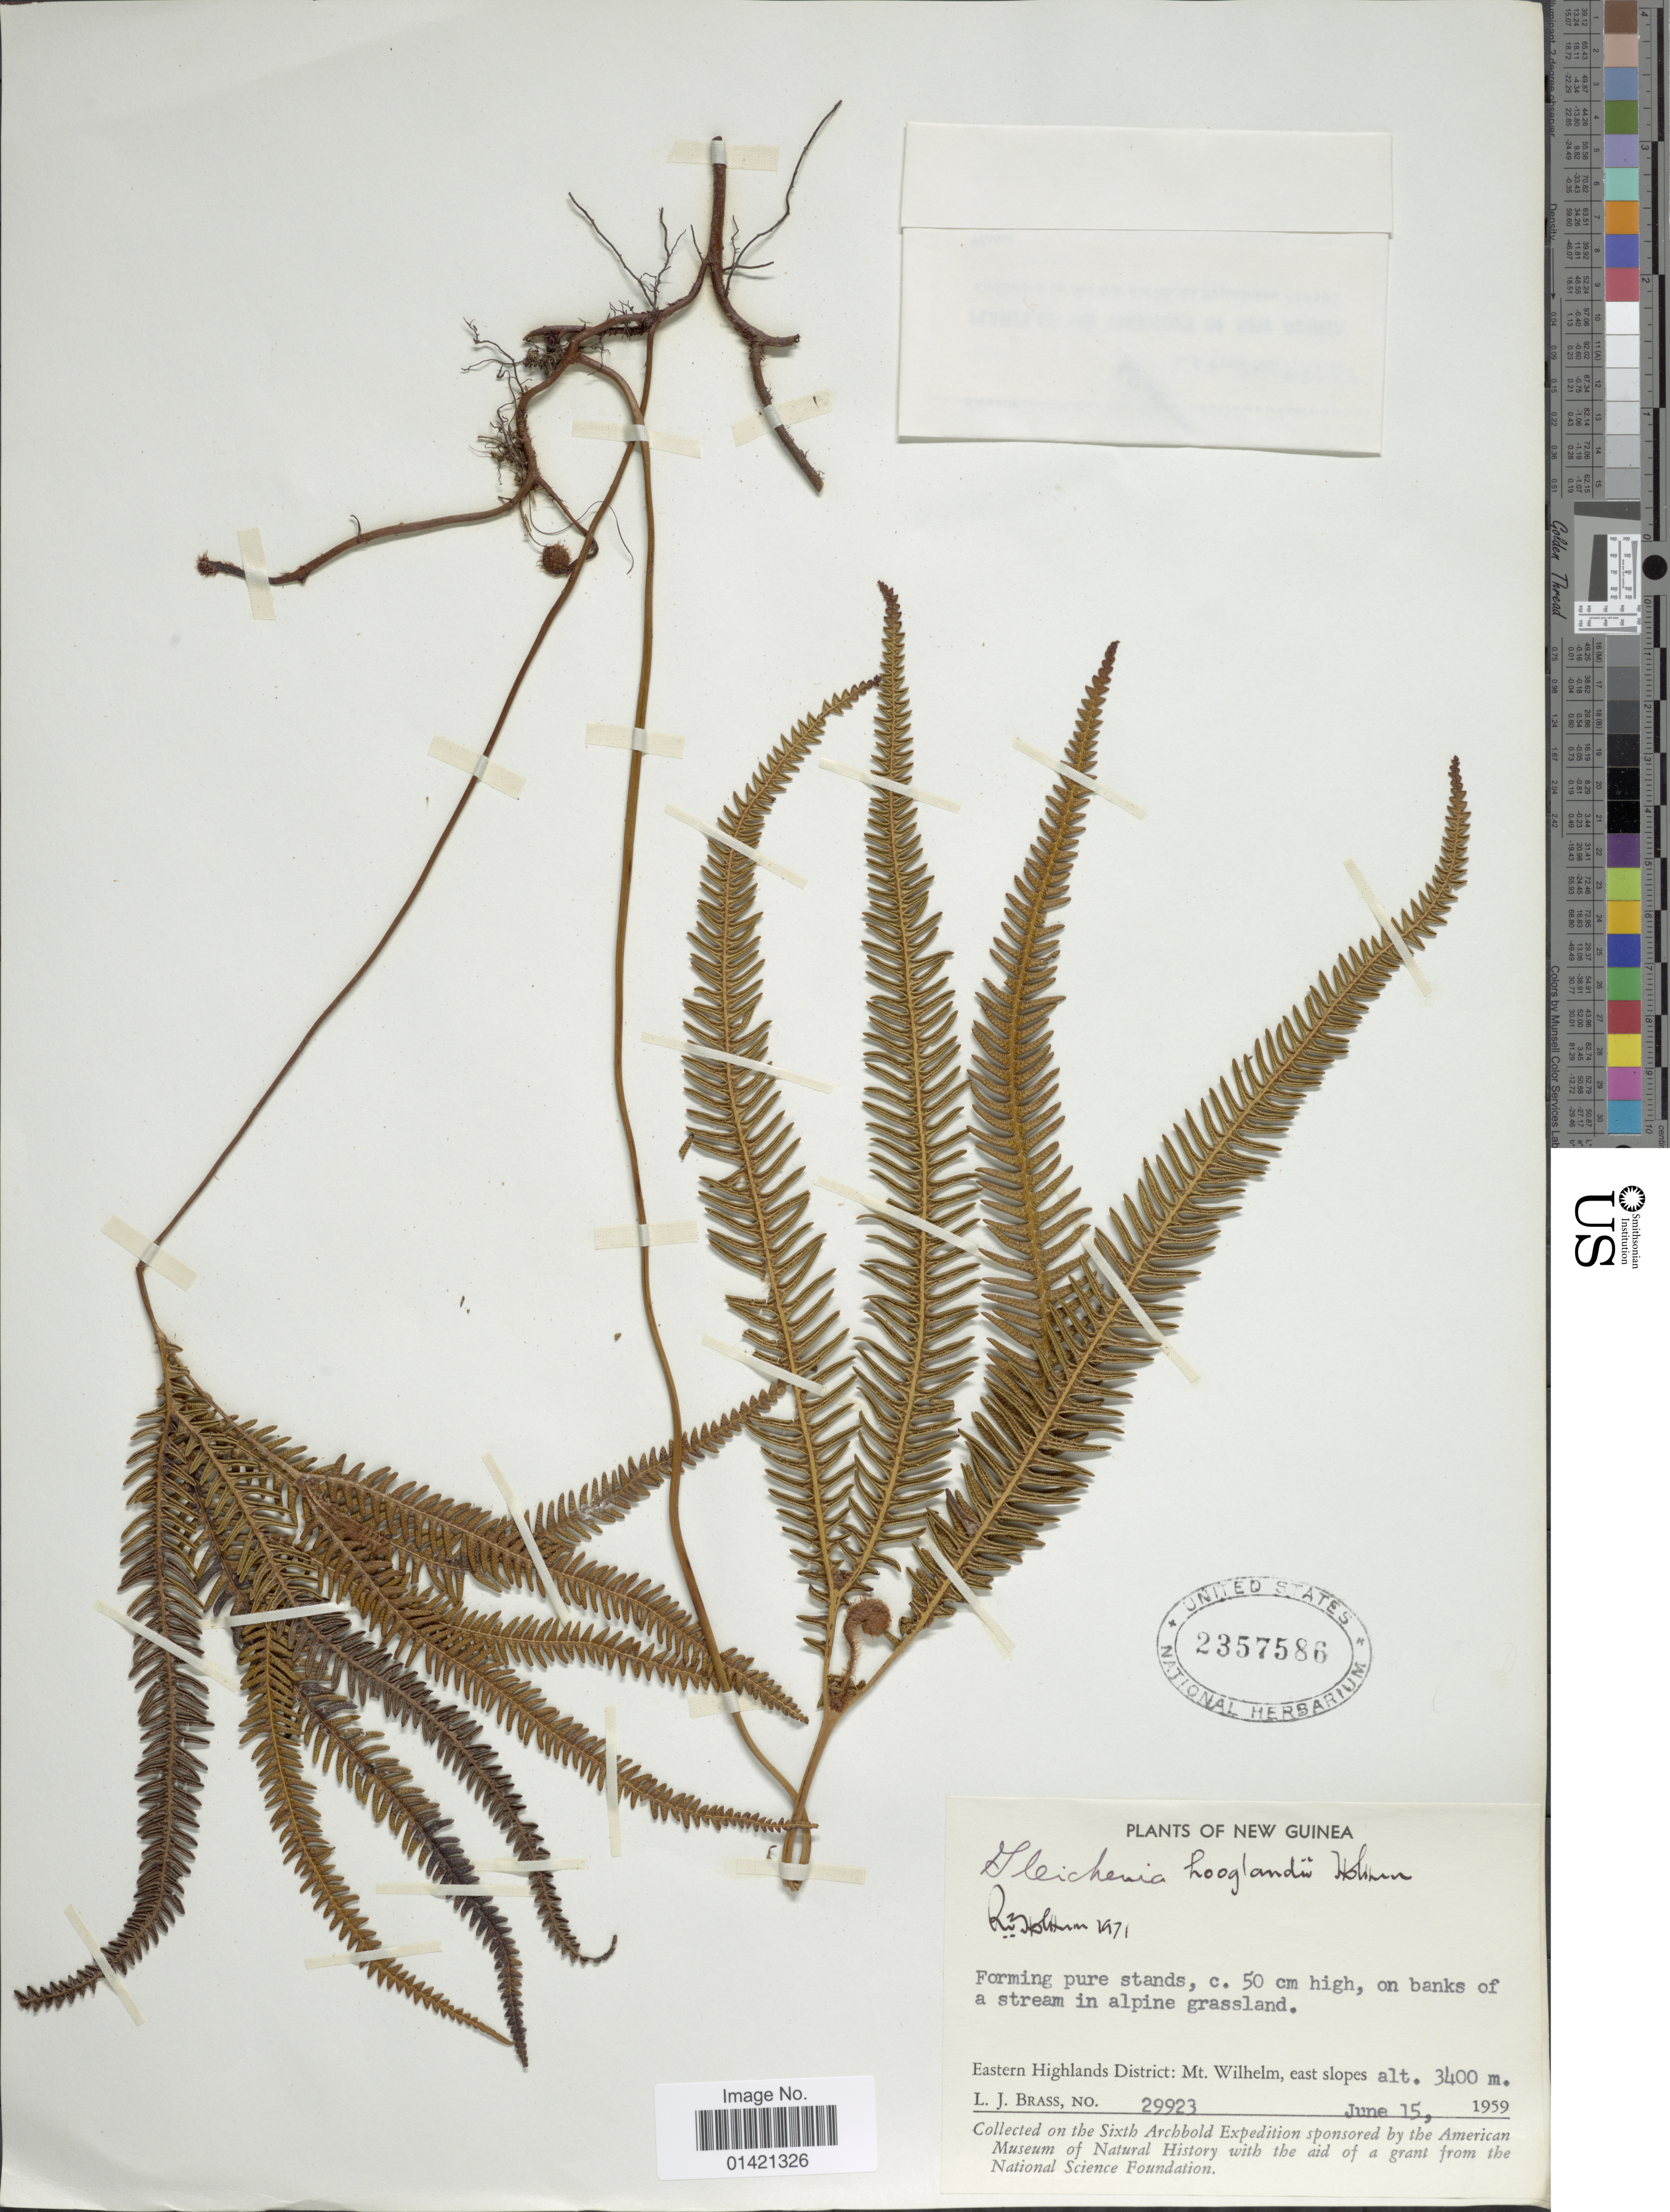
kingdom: Plantae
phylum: Tracheophyta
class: Polypodiopsida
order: Gleicheniales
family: Gleicheniaceae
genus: Gleichenia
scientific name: Gleichenia hooglandii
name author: Holttum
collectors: L. J. Brass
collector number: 29923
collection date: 1959-06-15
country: Papua New Guinea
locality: Eastern Highlands District: Mt. Wilhelm, east slopes. New Guinea.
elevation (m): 3400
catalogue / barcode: US 2357586